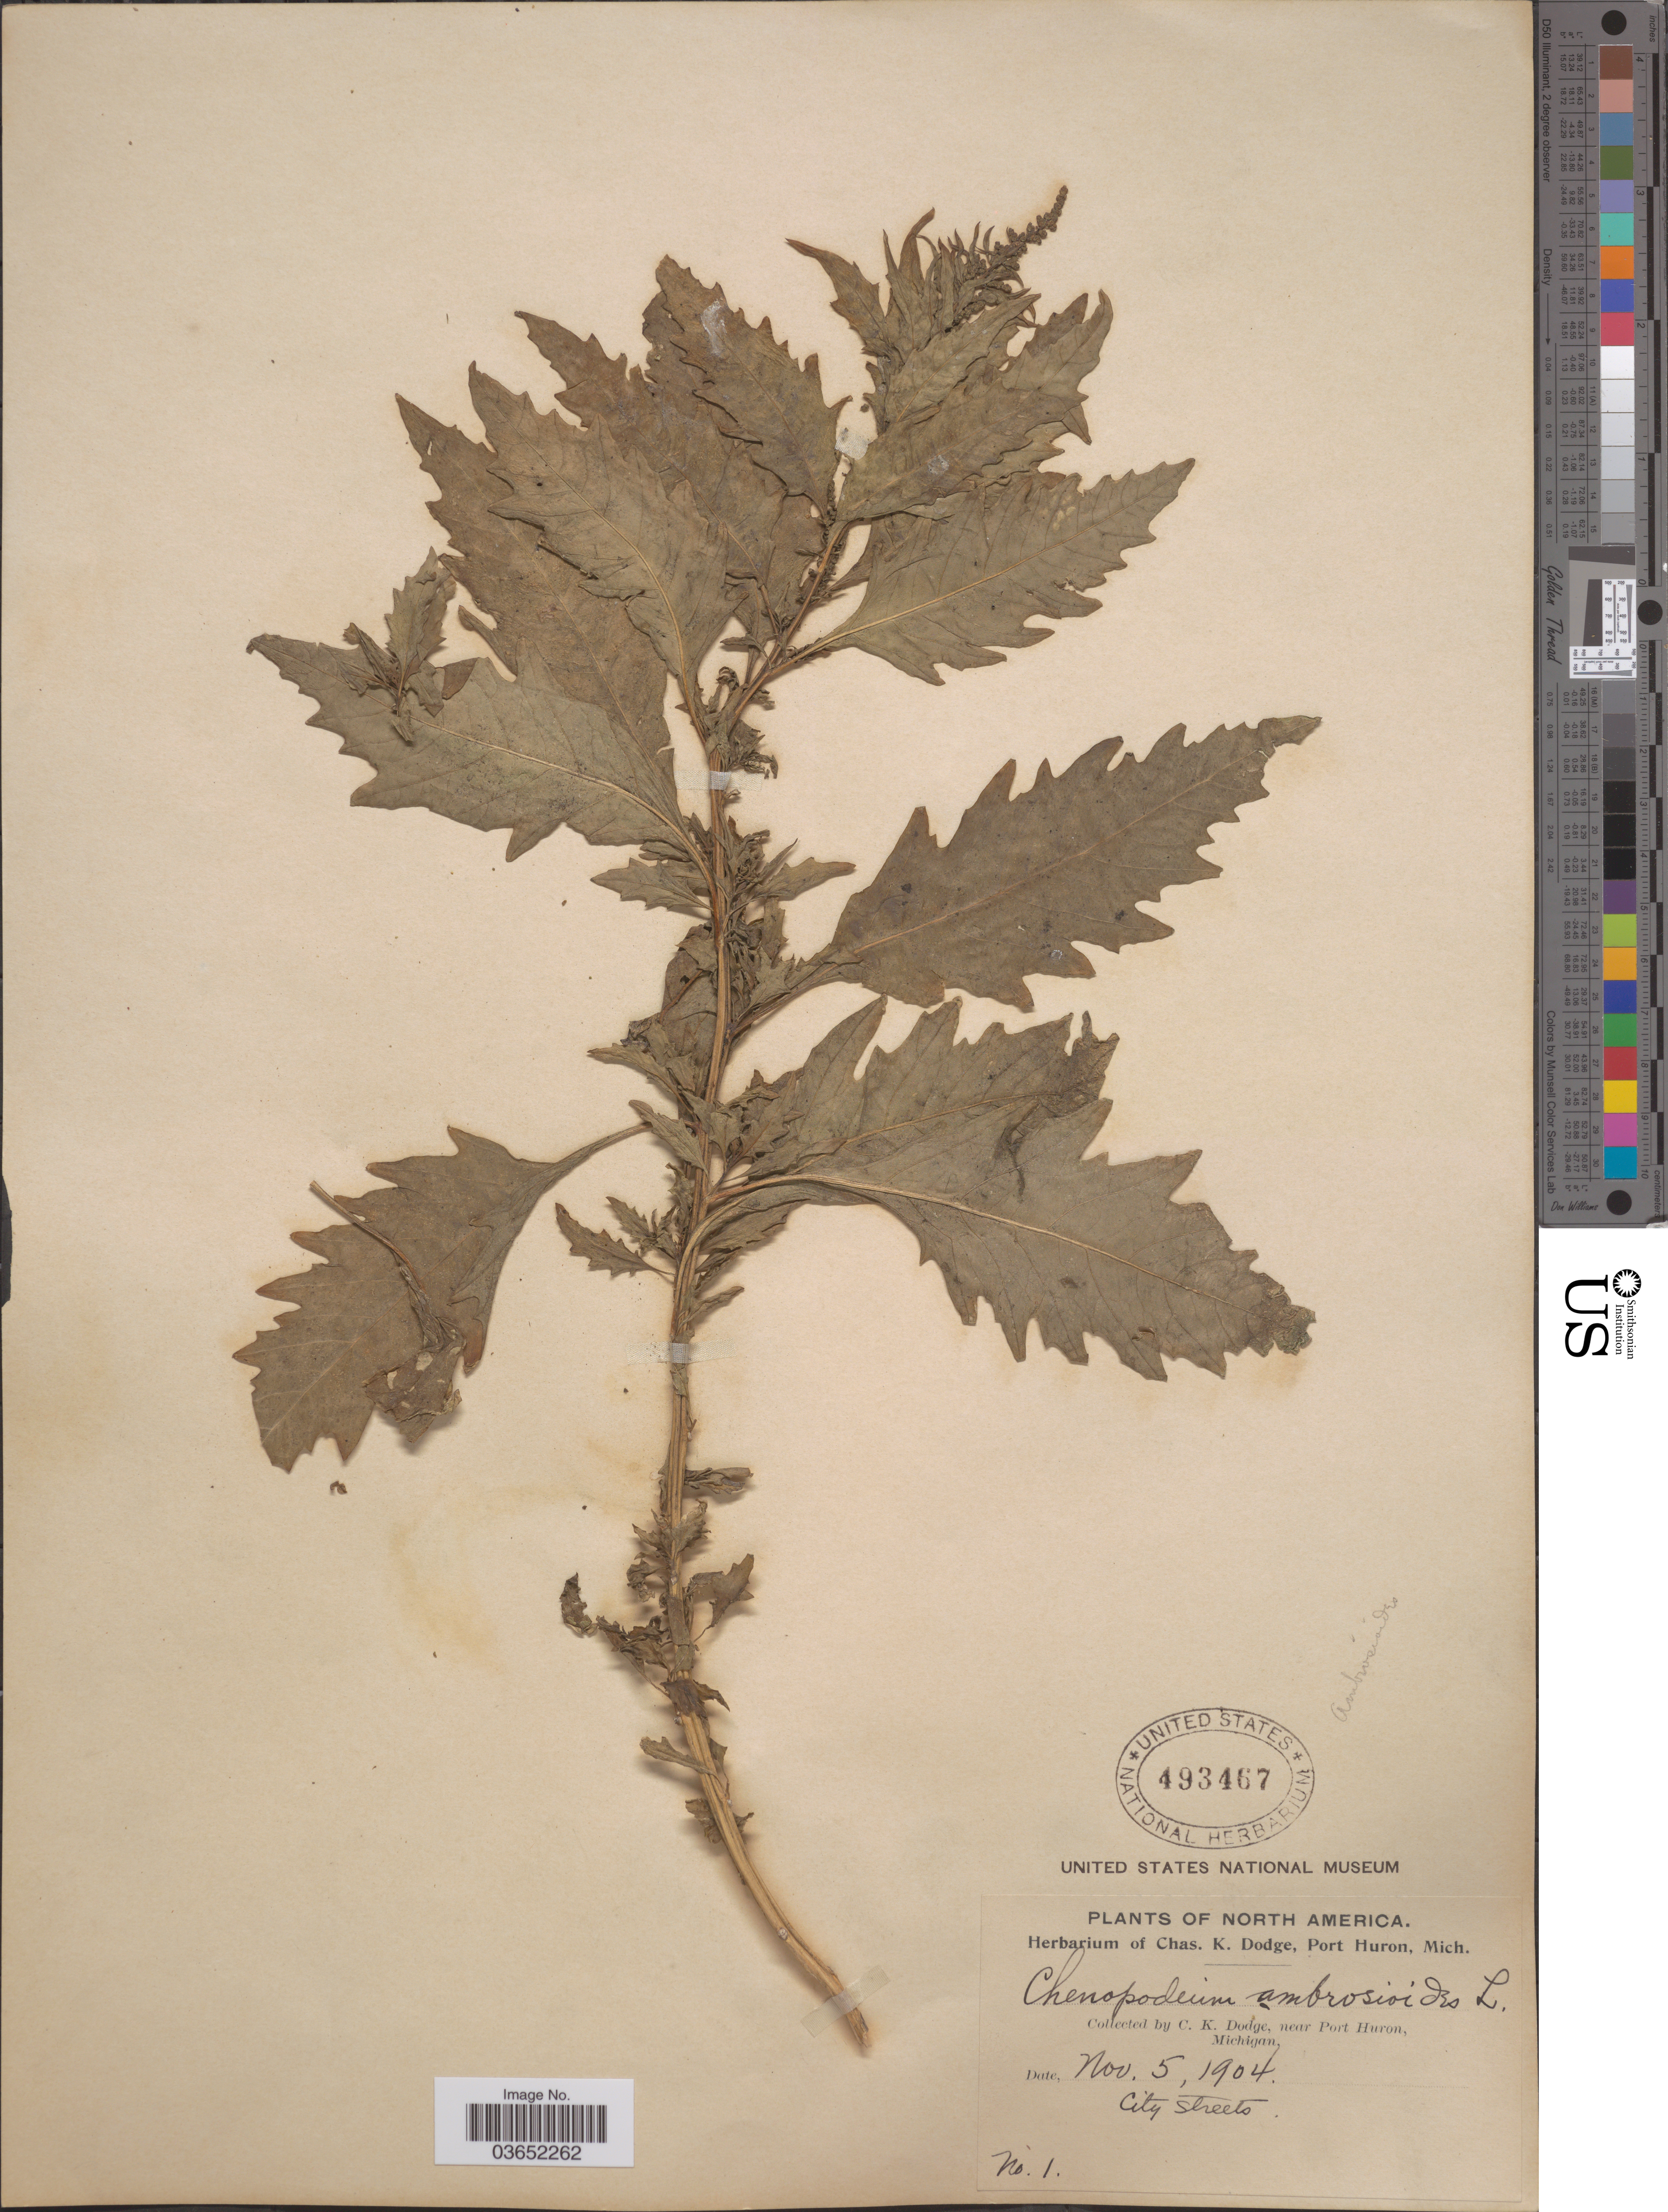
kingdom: Plantae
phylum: Tracheophyta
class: Magnoliopsida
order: Caryophyllales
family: Amaranthaceae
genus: Chenopodium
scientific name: Chenopodium ambrosioides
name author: L.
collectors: C. Dodge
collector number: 1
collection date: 1904-11-05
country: United States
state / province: Michigan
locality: Near Port Huron.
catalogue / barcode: US 493467